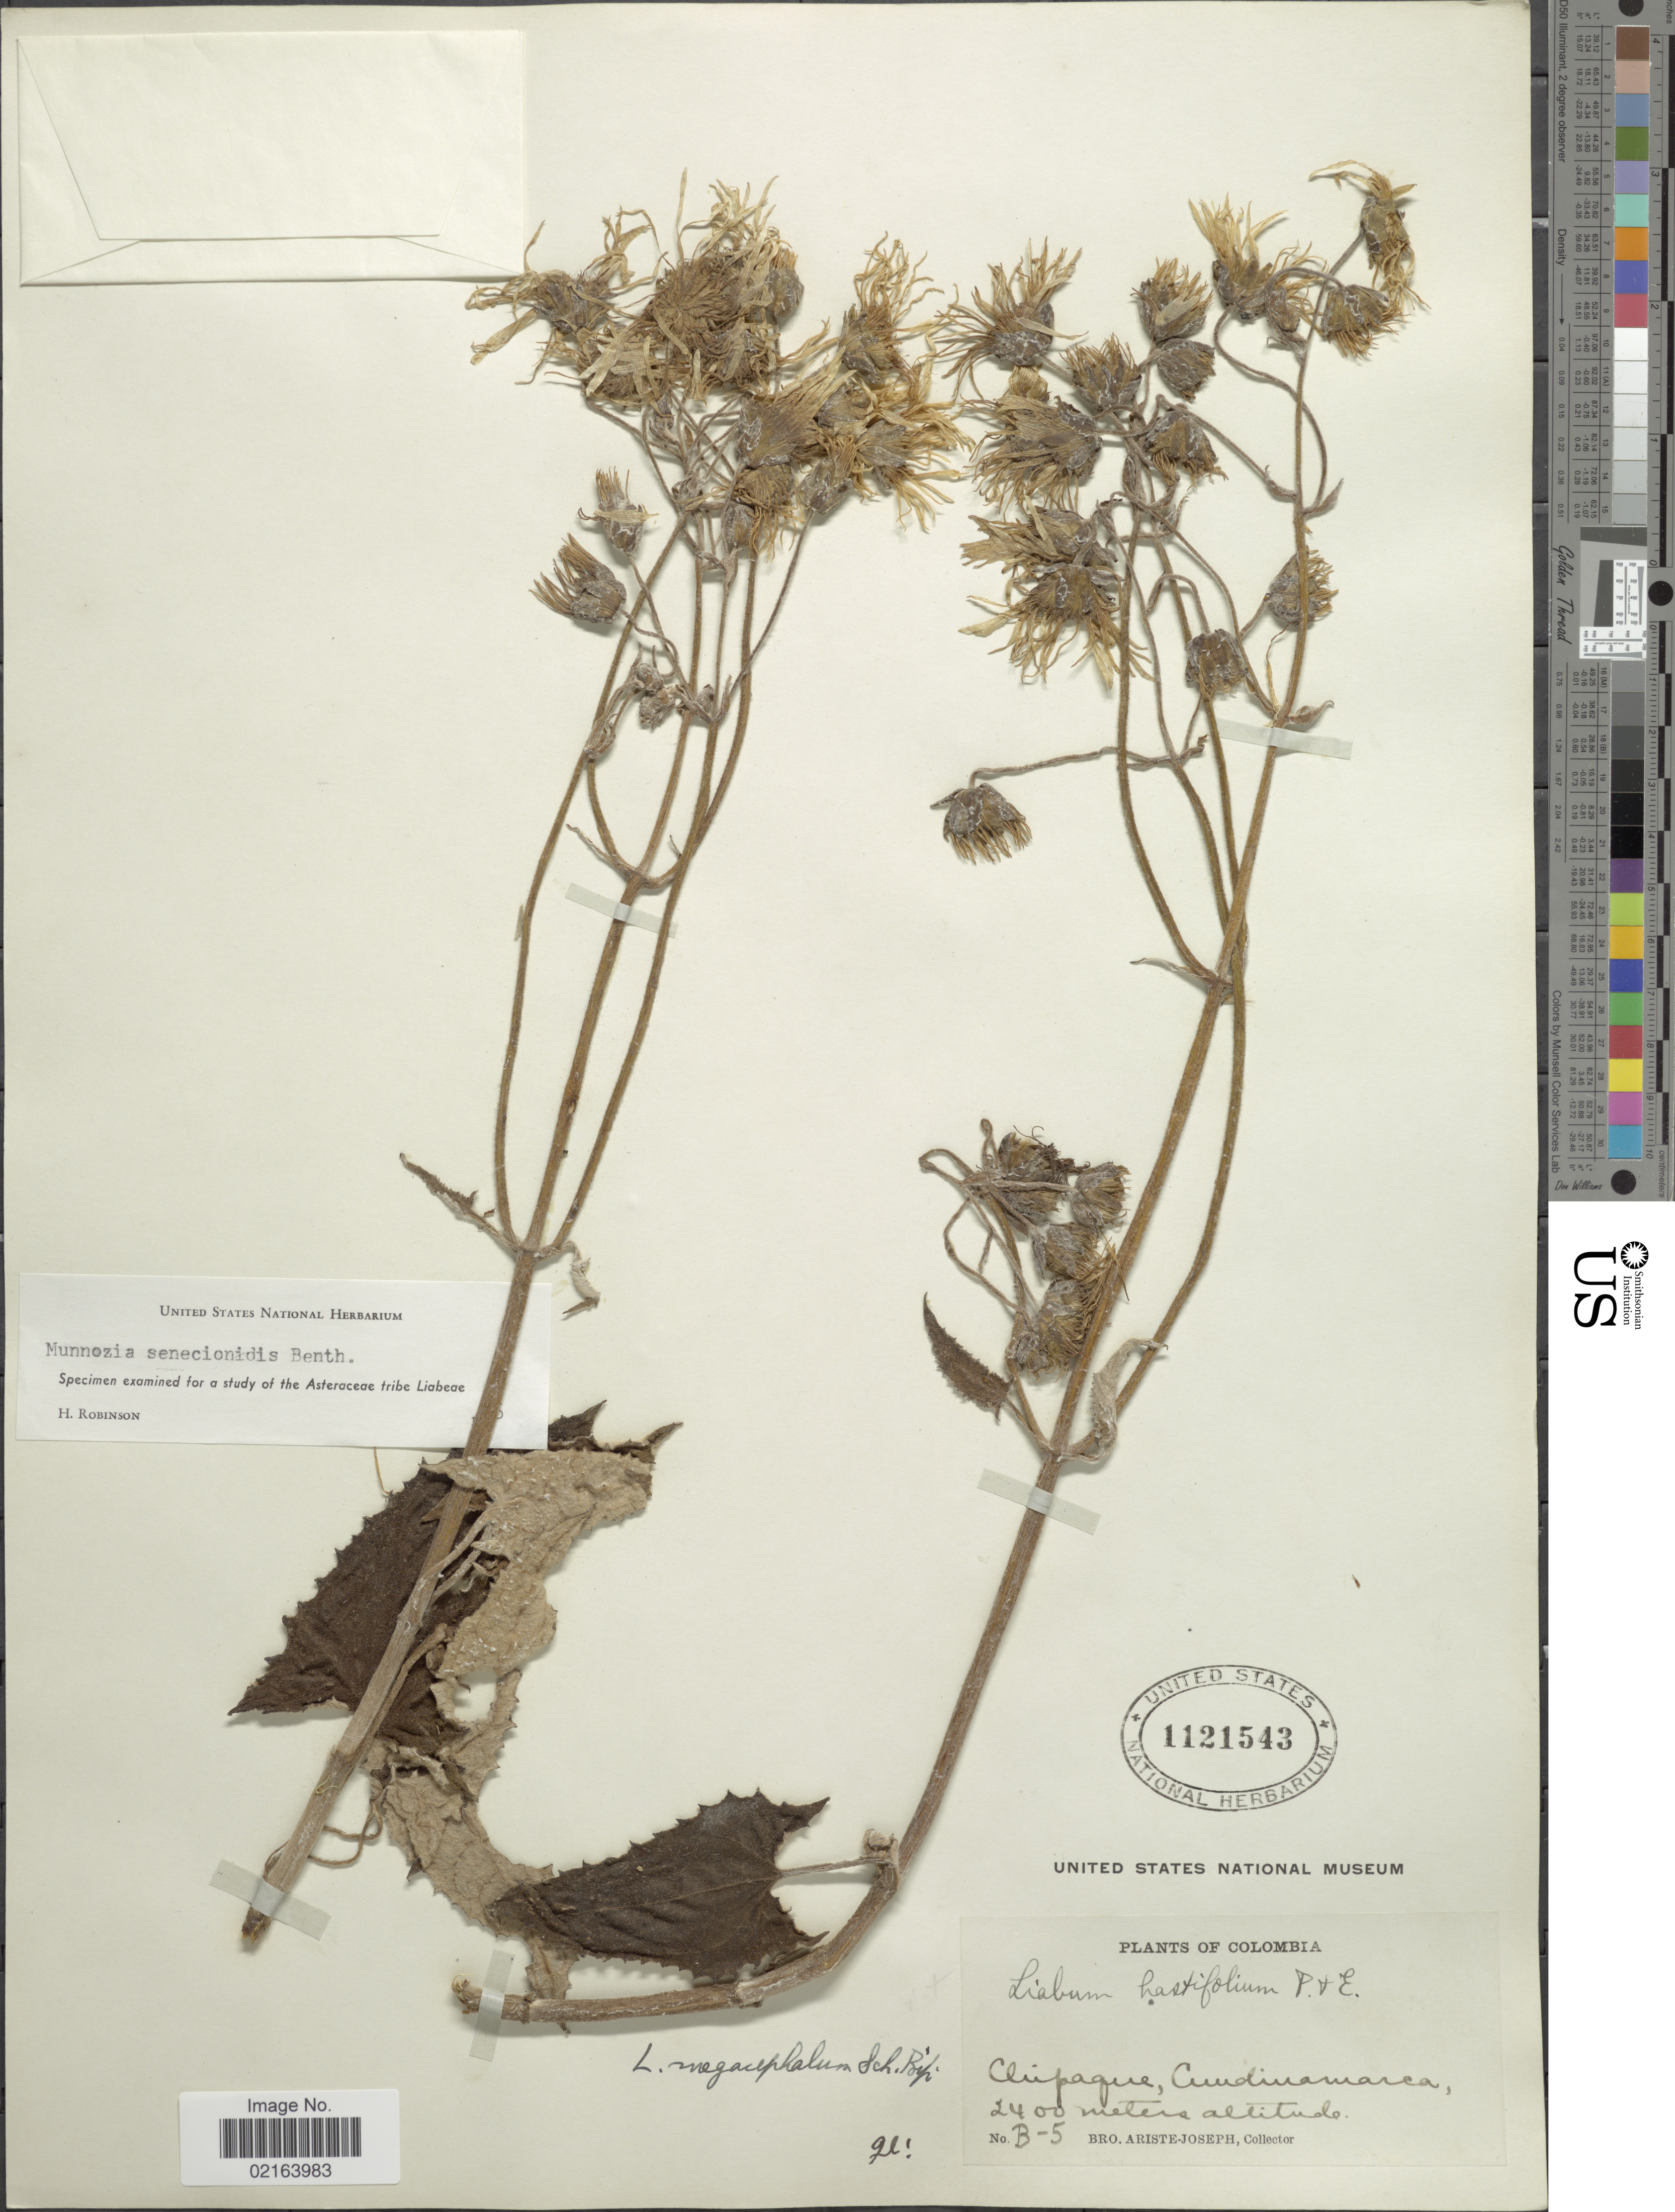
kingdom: Plantae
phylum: Tracheophyta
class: Magnoliopsida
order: Asterales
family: Asteraceae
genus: Munnozia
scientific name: Munnozia senecionidis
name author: Benth.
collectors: Bro. Ariste-Joseph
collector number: B-5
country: Colombia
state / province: Cundinamarca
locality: Clupague, Cundinamarca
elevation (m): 2400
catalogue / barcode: US 1121543